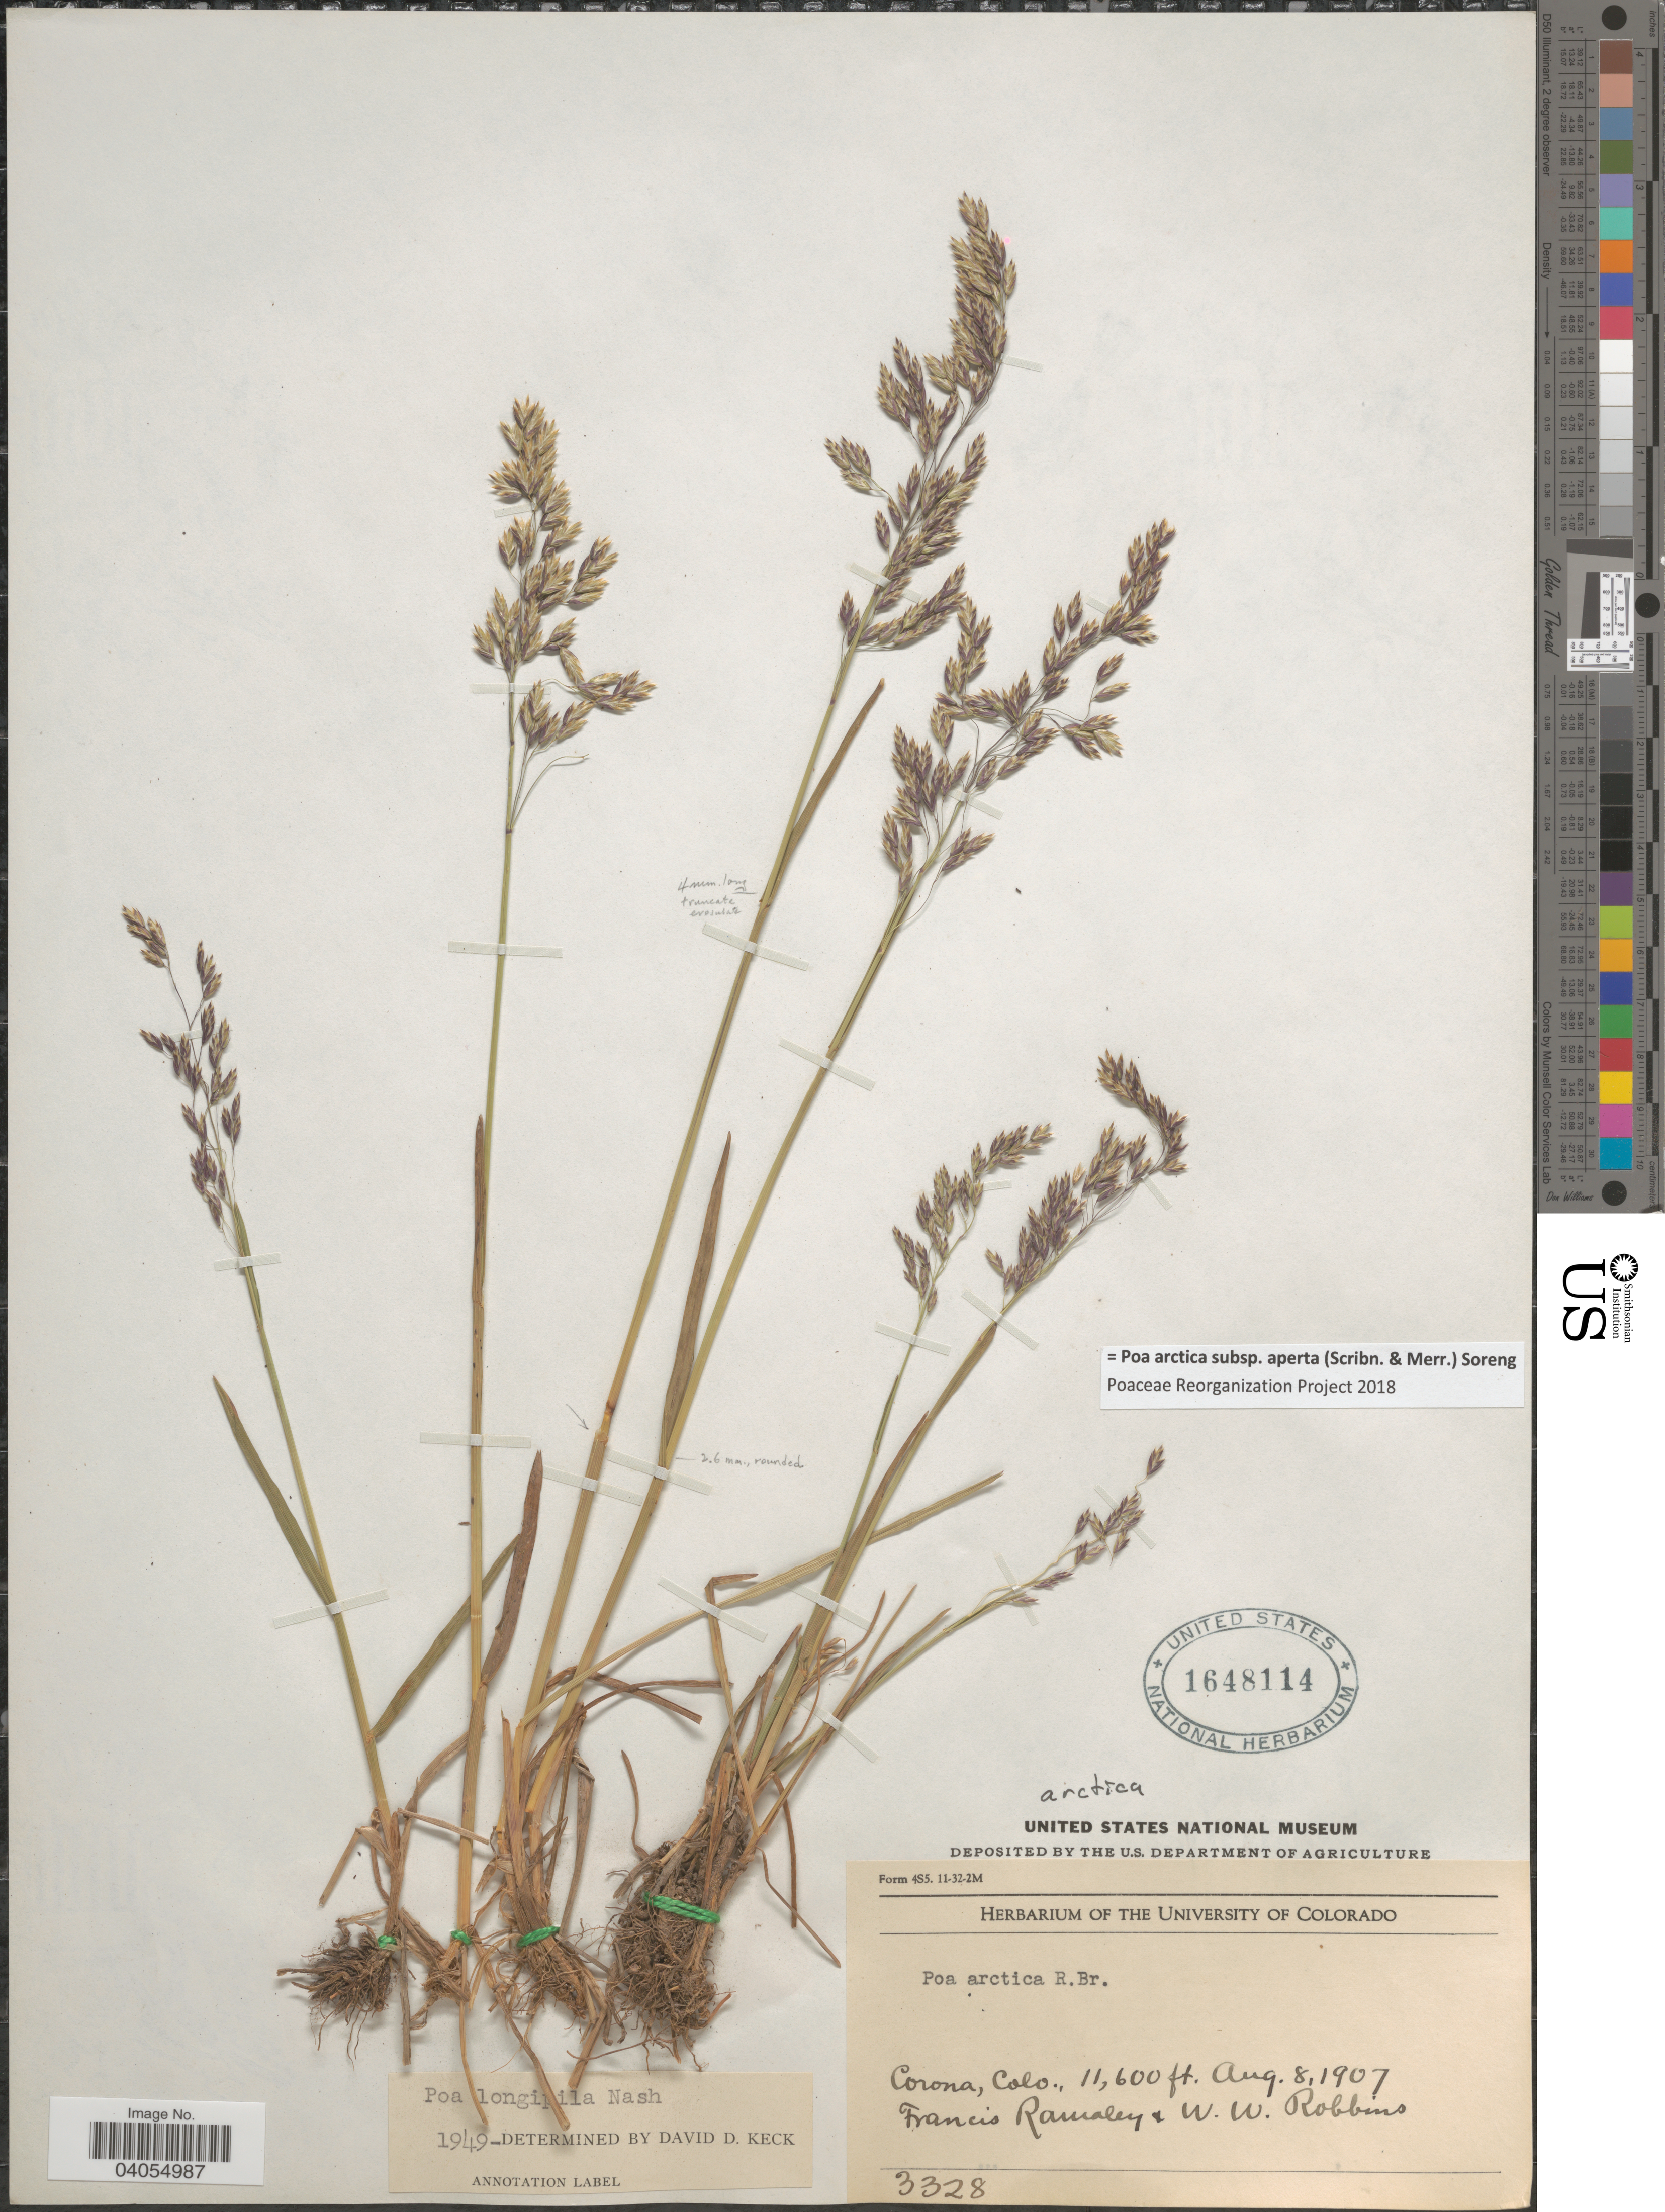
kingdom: Plantae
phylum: Tracheophyta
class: Liliopsida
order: Poales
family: Poaceae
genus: Poa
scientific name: Poa arctica subsp. aperta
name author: (Scribn. & Merr.) Soreng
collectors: F. Ramaley & W. Robbins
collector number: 3328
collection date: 1907-08-08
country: United States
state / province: Colorado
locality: Corona.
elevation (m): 3536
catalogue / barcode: US 1648114